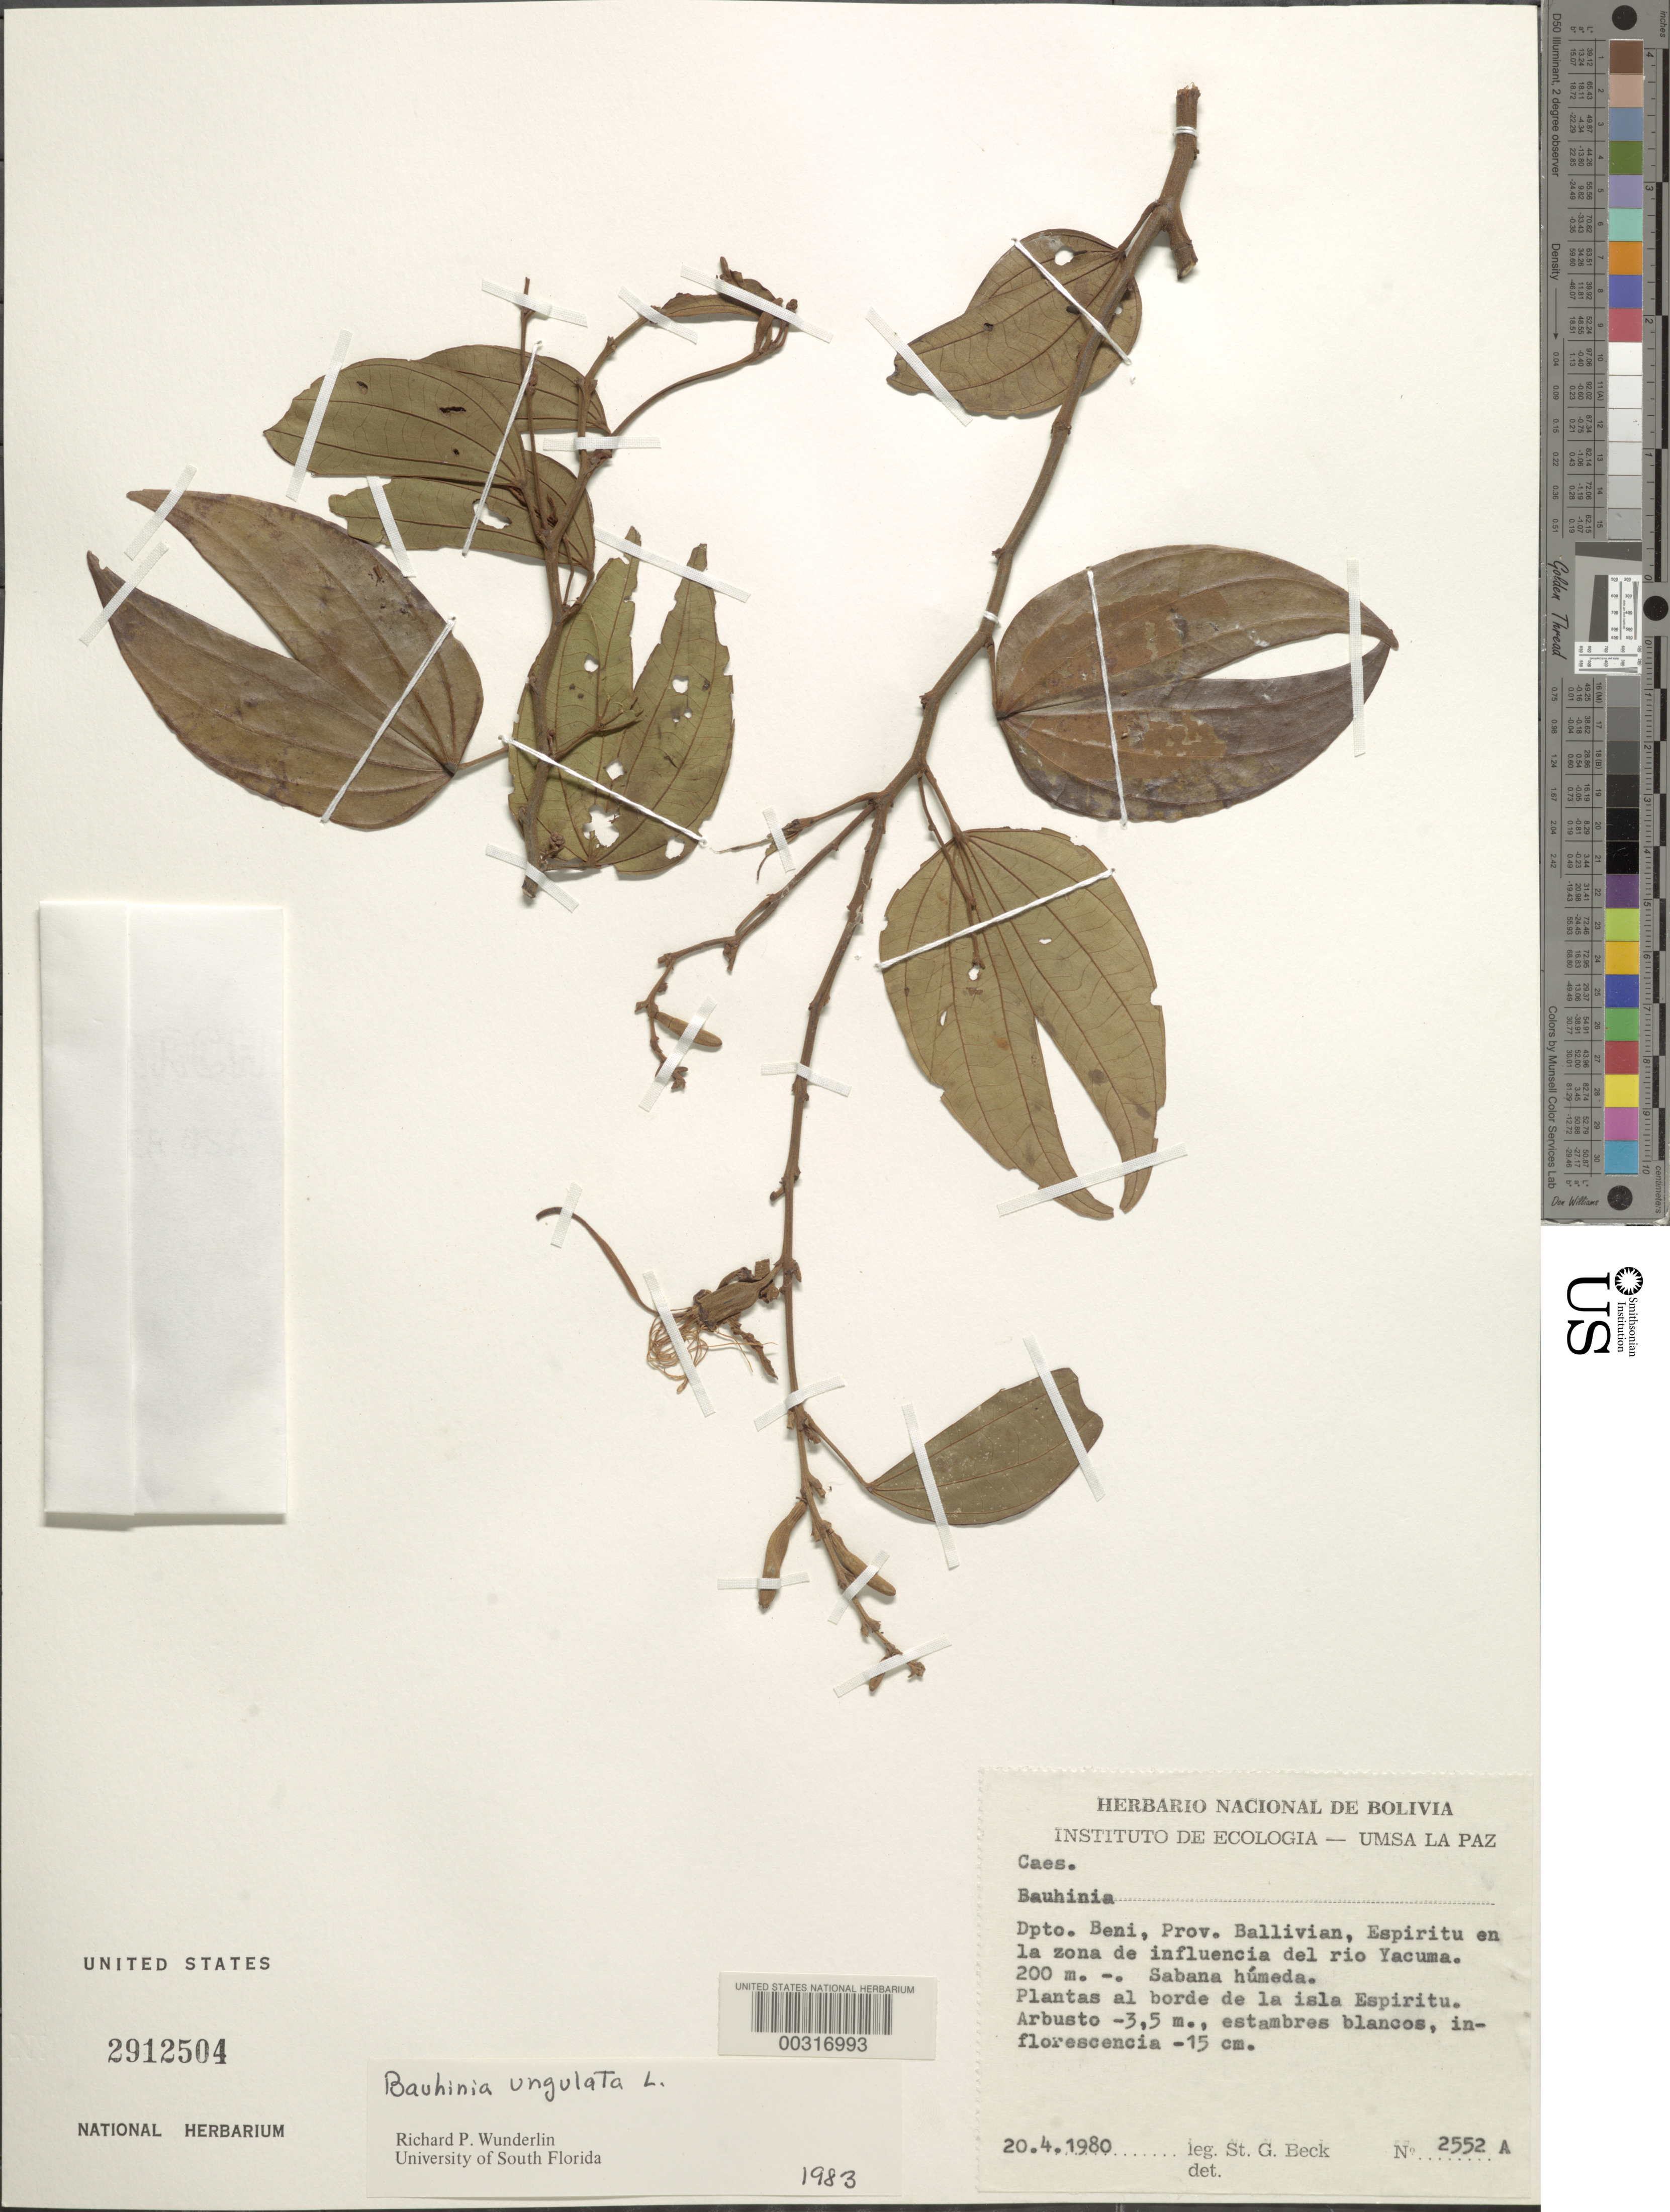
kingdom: Plantae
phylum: Tracheophyta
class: Magnoliopsida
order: Fabales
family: Fabaceae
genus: Bauhinia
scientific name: Bauhinia ungulata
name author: L.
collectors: S. G. Beck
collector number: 2252a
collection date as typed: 20 Apr 1980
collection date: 1980-04-20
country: Bolivia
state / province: Beni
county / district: General José Ballivián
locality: Isla Espirito, Rio Yacuma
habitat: Edge of island, wet savannas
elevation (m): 200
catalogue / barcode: US 2912504